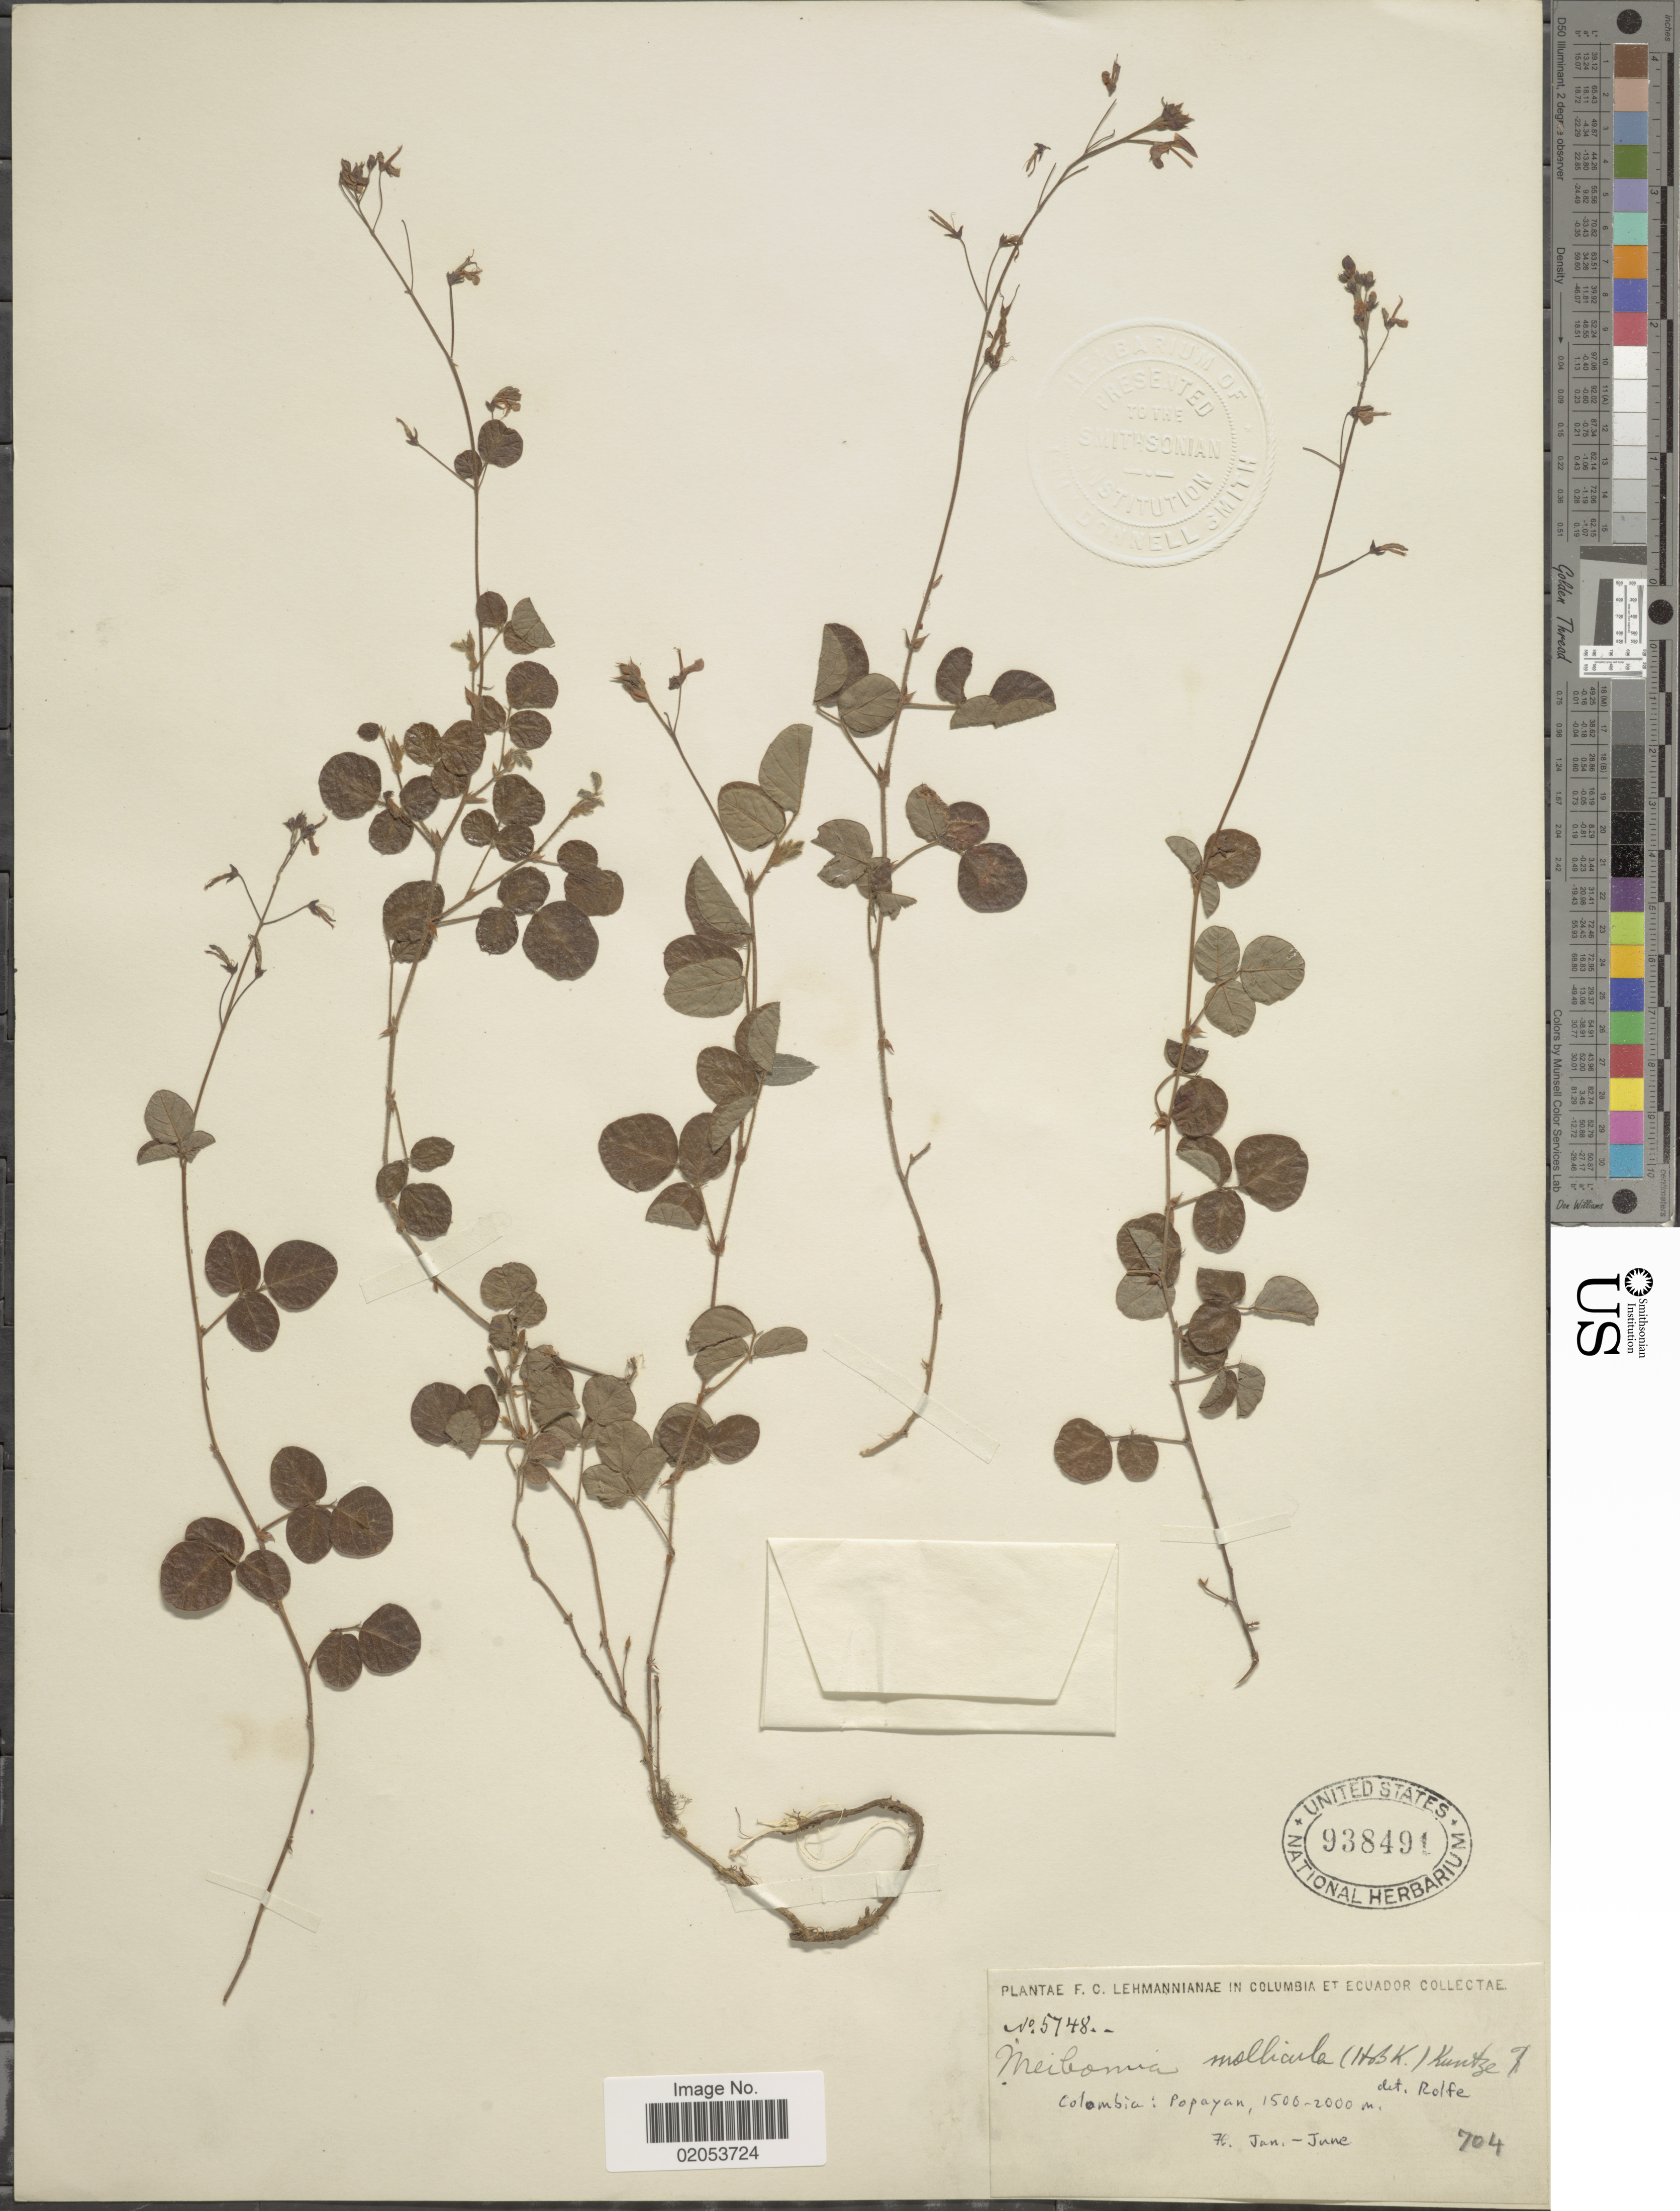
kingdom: Plantae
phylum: Tracheophyta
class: Magnoliopsida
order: Fabales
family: Fabaceae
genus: Desmodium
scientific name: Desmodium molliculum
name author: (Kunth) DC.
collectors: F. C. Lehmann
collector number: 5748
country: Colombia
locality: Popayan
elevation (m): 1500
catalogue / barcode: US 938491